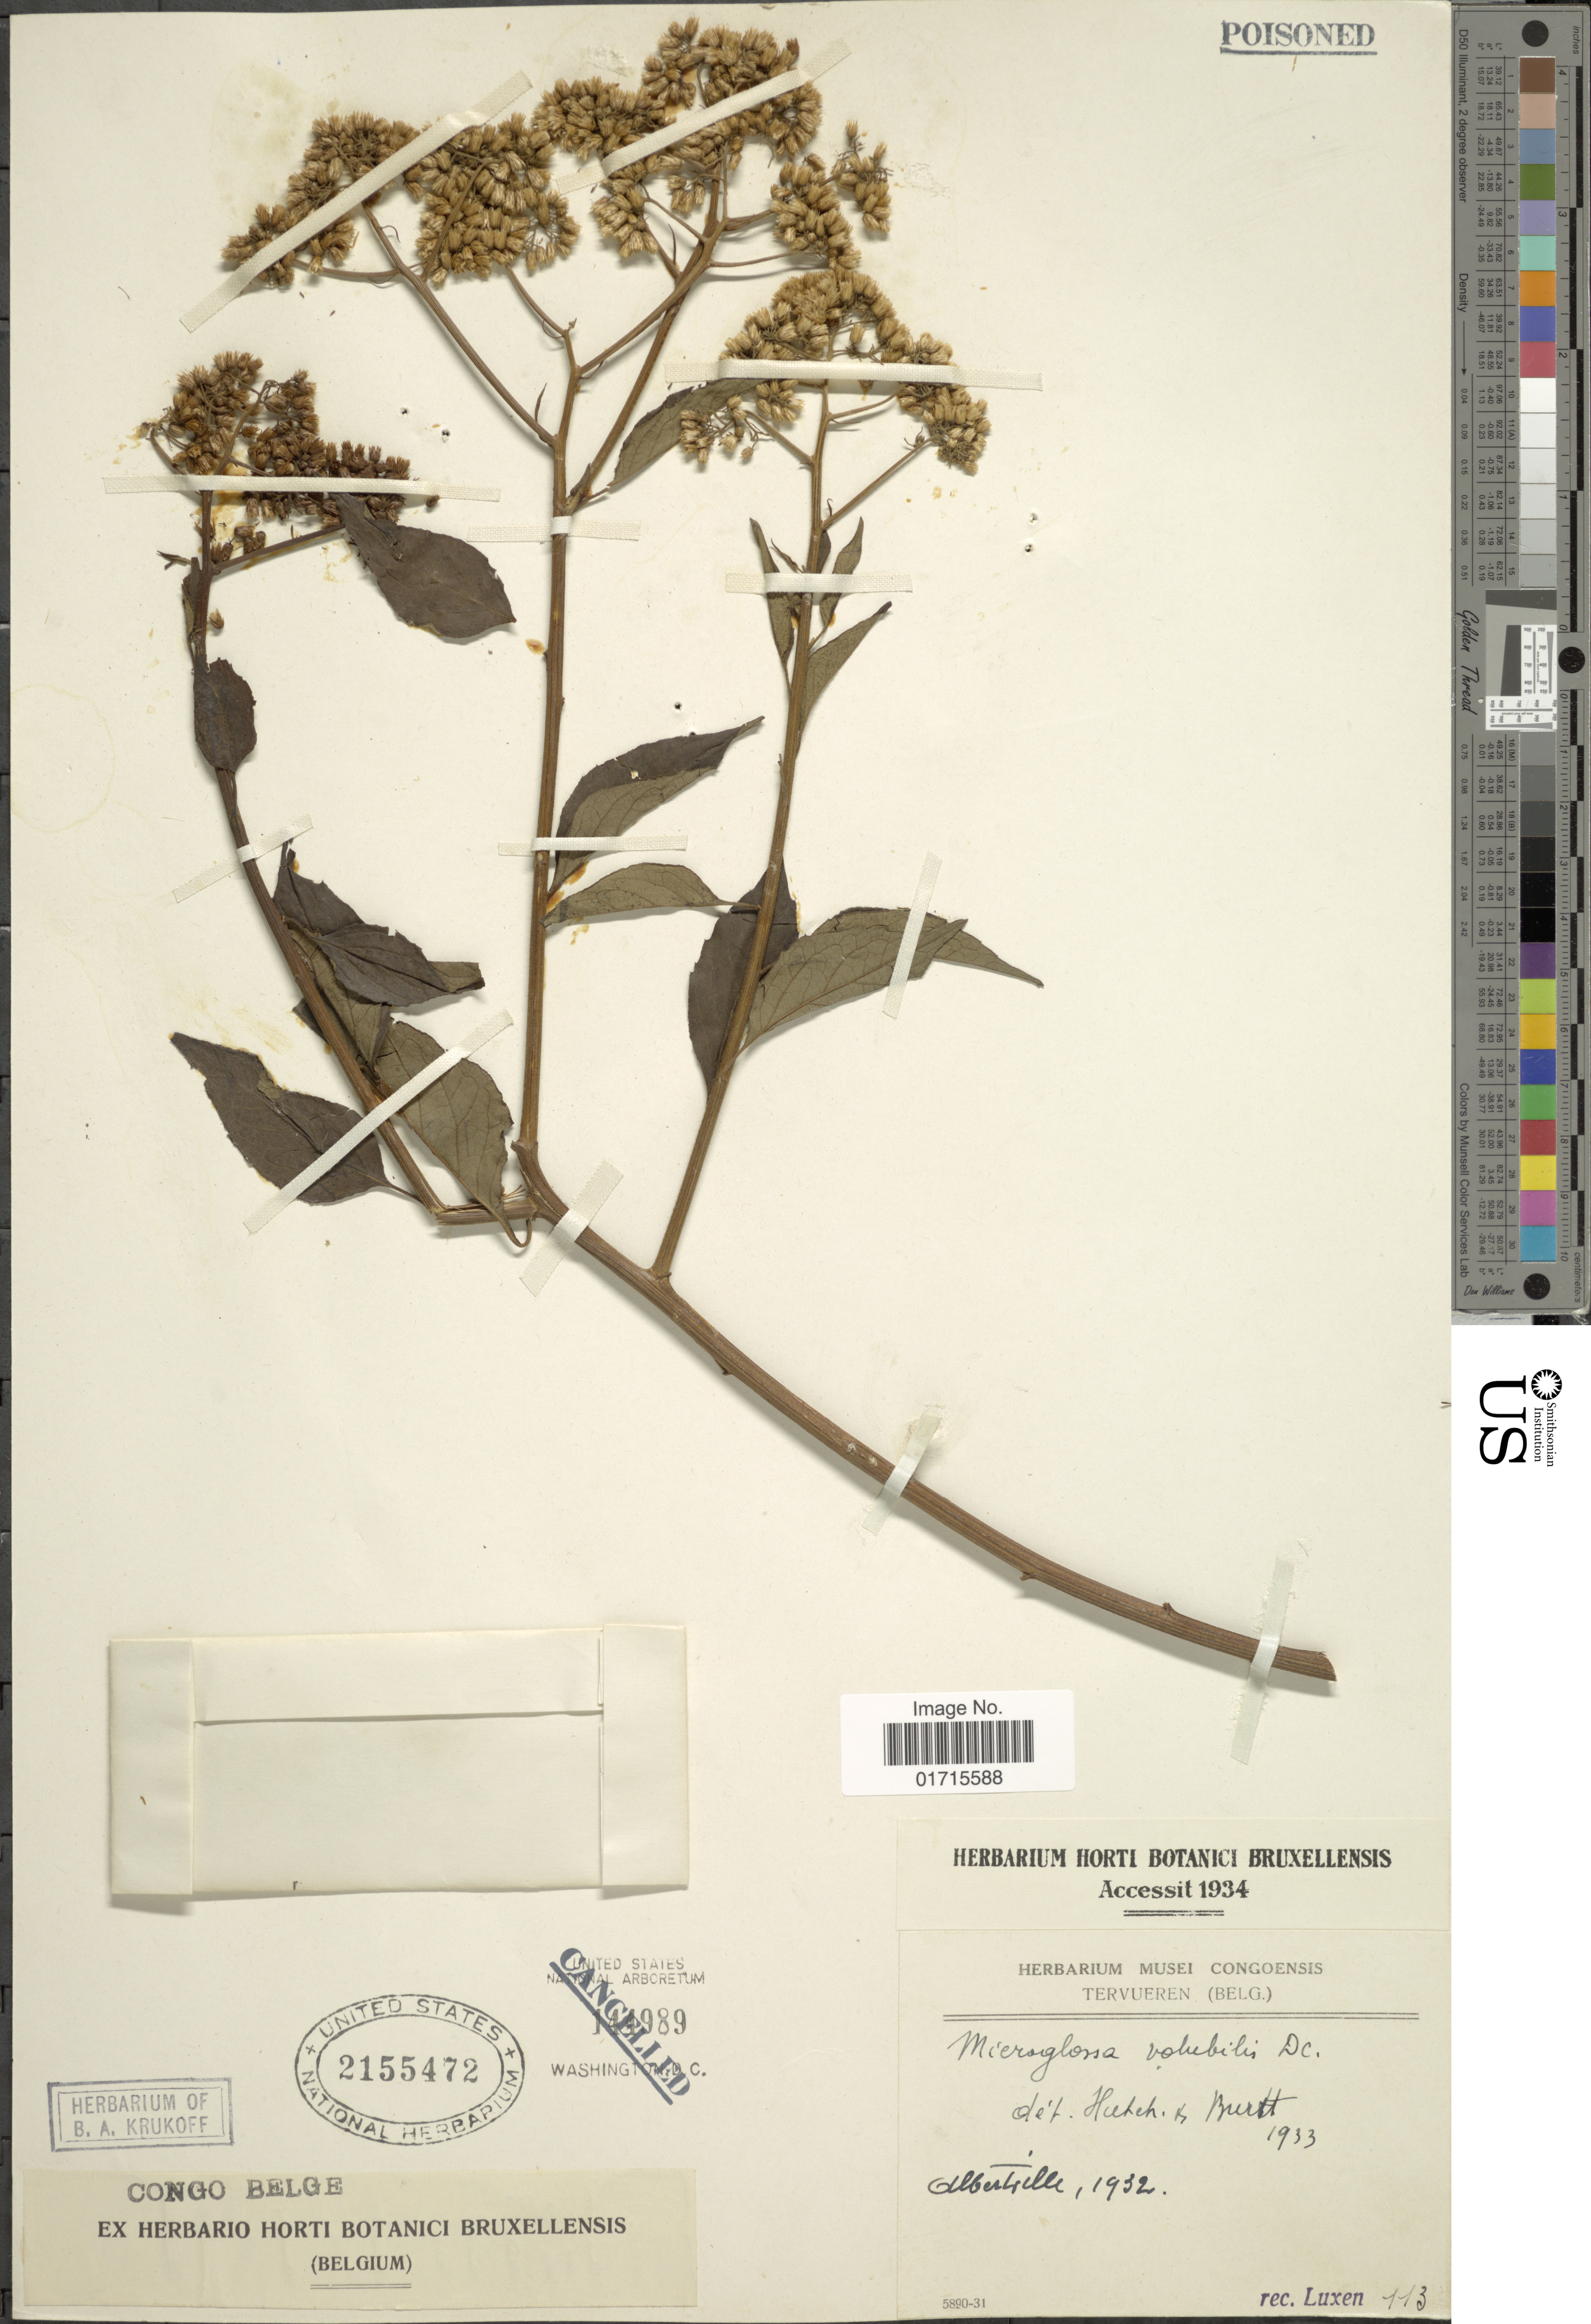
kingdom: Plantae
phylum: Tracheophyta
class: Magnoliopsida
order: Asterales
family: Asteraceae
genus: Microglossa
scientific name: Microglossa volubilis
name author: DC.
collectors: Luxen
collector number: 113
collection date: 1932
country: Congo, Democratic Republic of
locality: Congo Belge, Albertville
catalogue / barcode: US 2155472